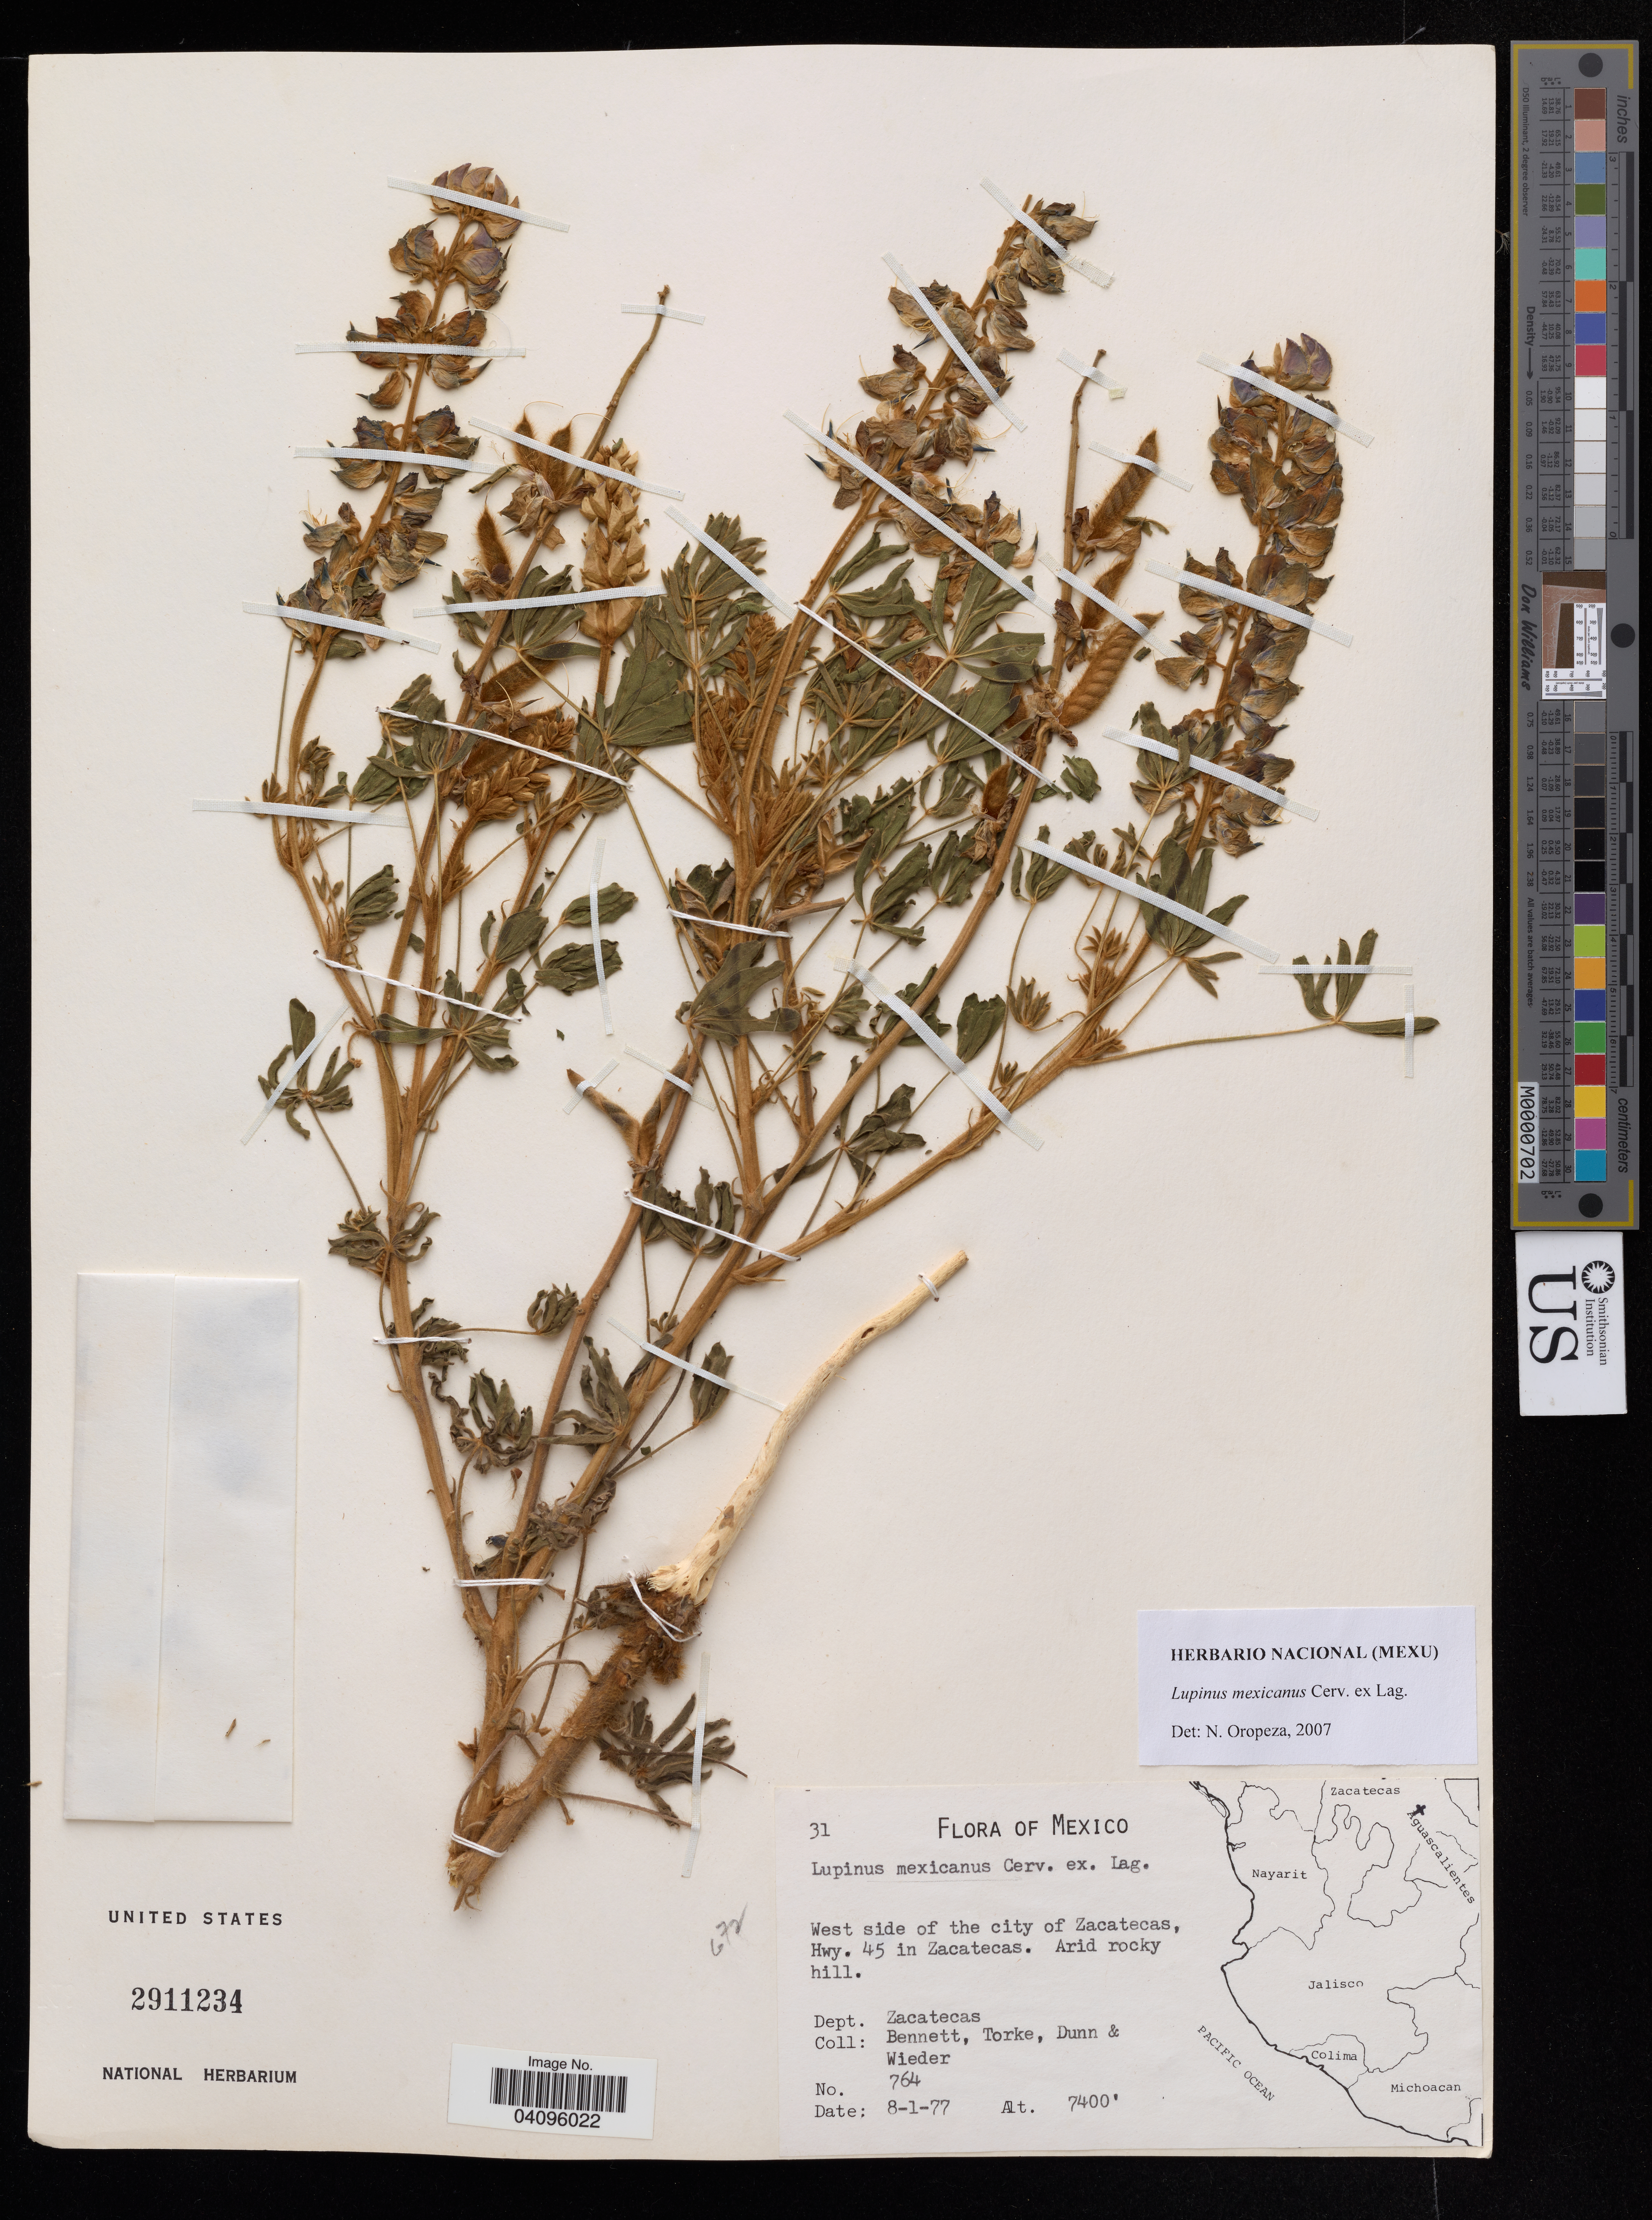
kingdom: Plantae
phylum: Tracheophyta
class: Magnoliopsida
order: Fabales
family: Fabaceae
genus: Lupinus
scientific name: Lupinus mexicanus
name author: Cerv. ex Lag.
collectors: -- Bennett, Torke, --, -- Dunn & -. Wieder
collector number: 31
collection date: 1977-01-08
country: Mexico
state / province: Zacatecas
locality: Mexico. West side of the city of Zacatecas, Hwy. 45 in Zacatecas.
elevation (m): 2256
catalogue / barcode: US 2911234